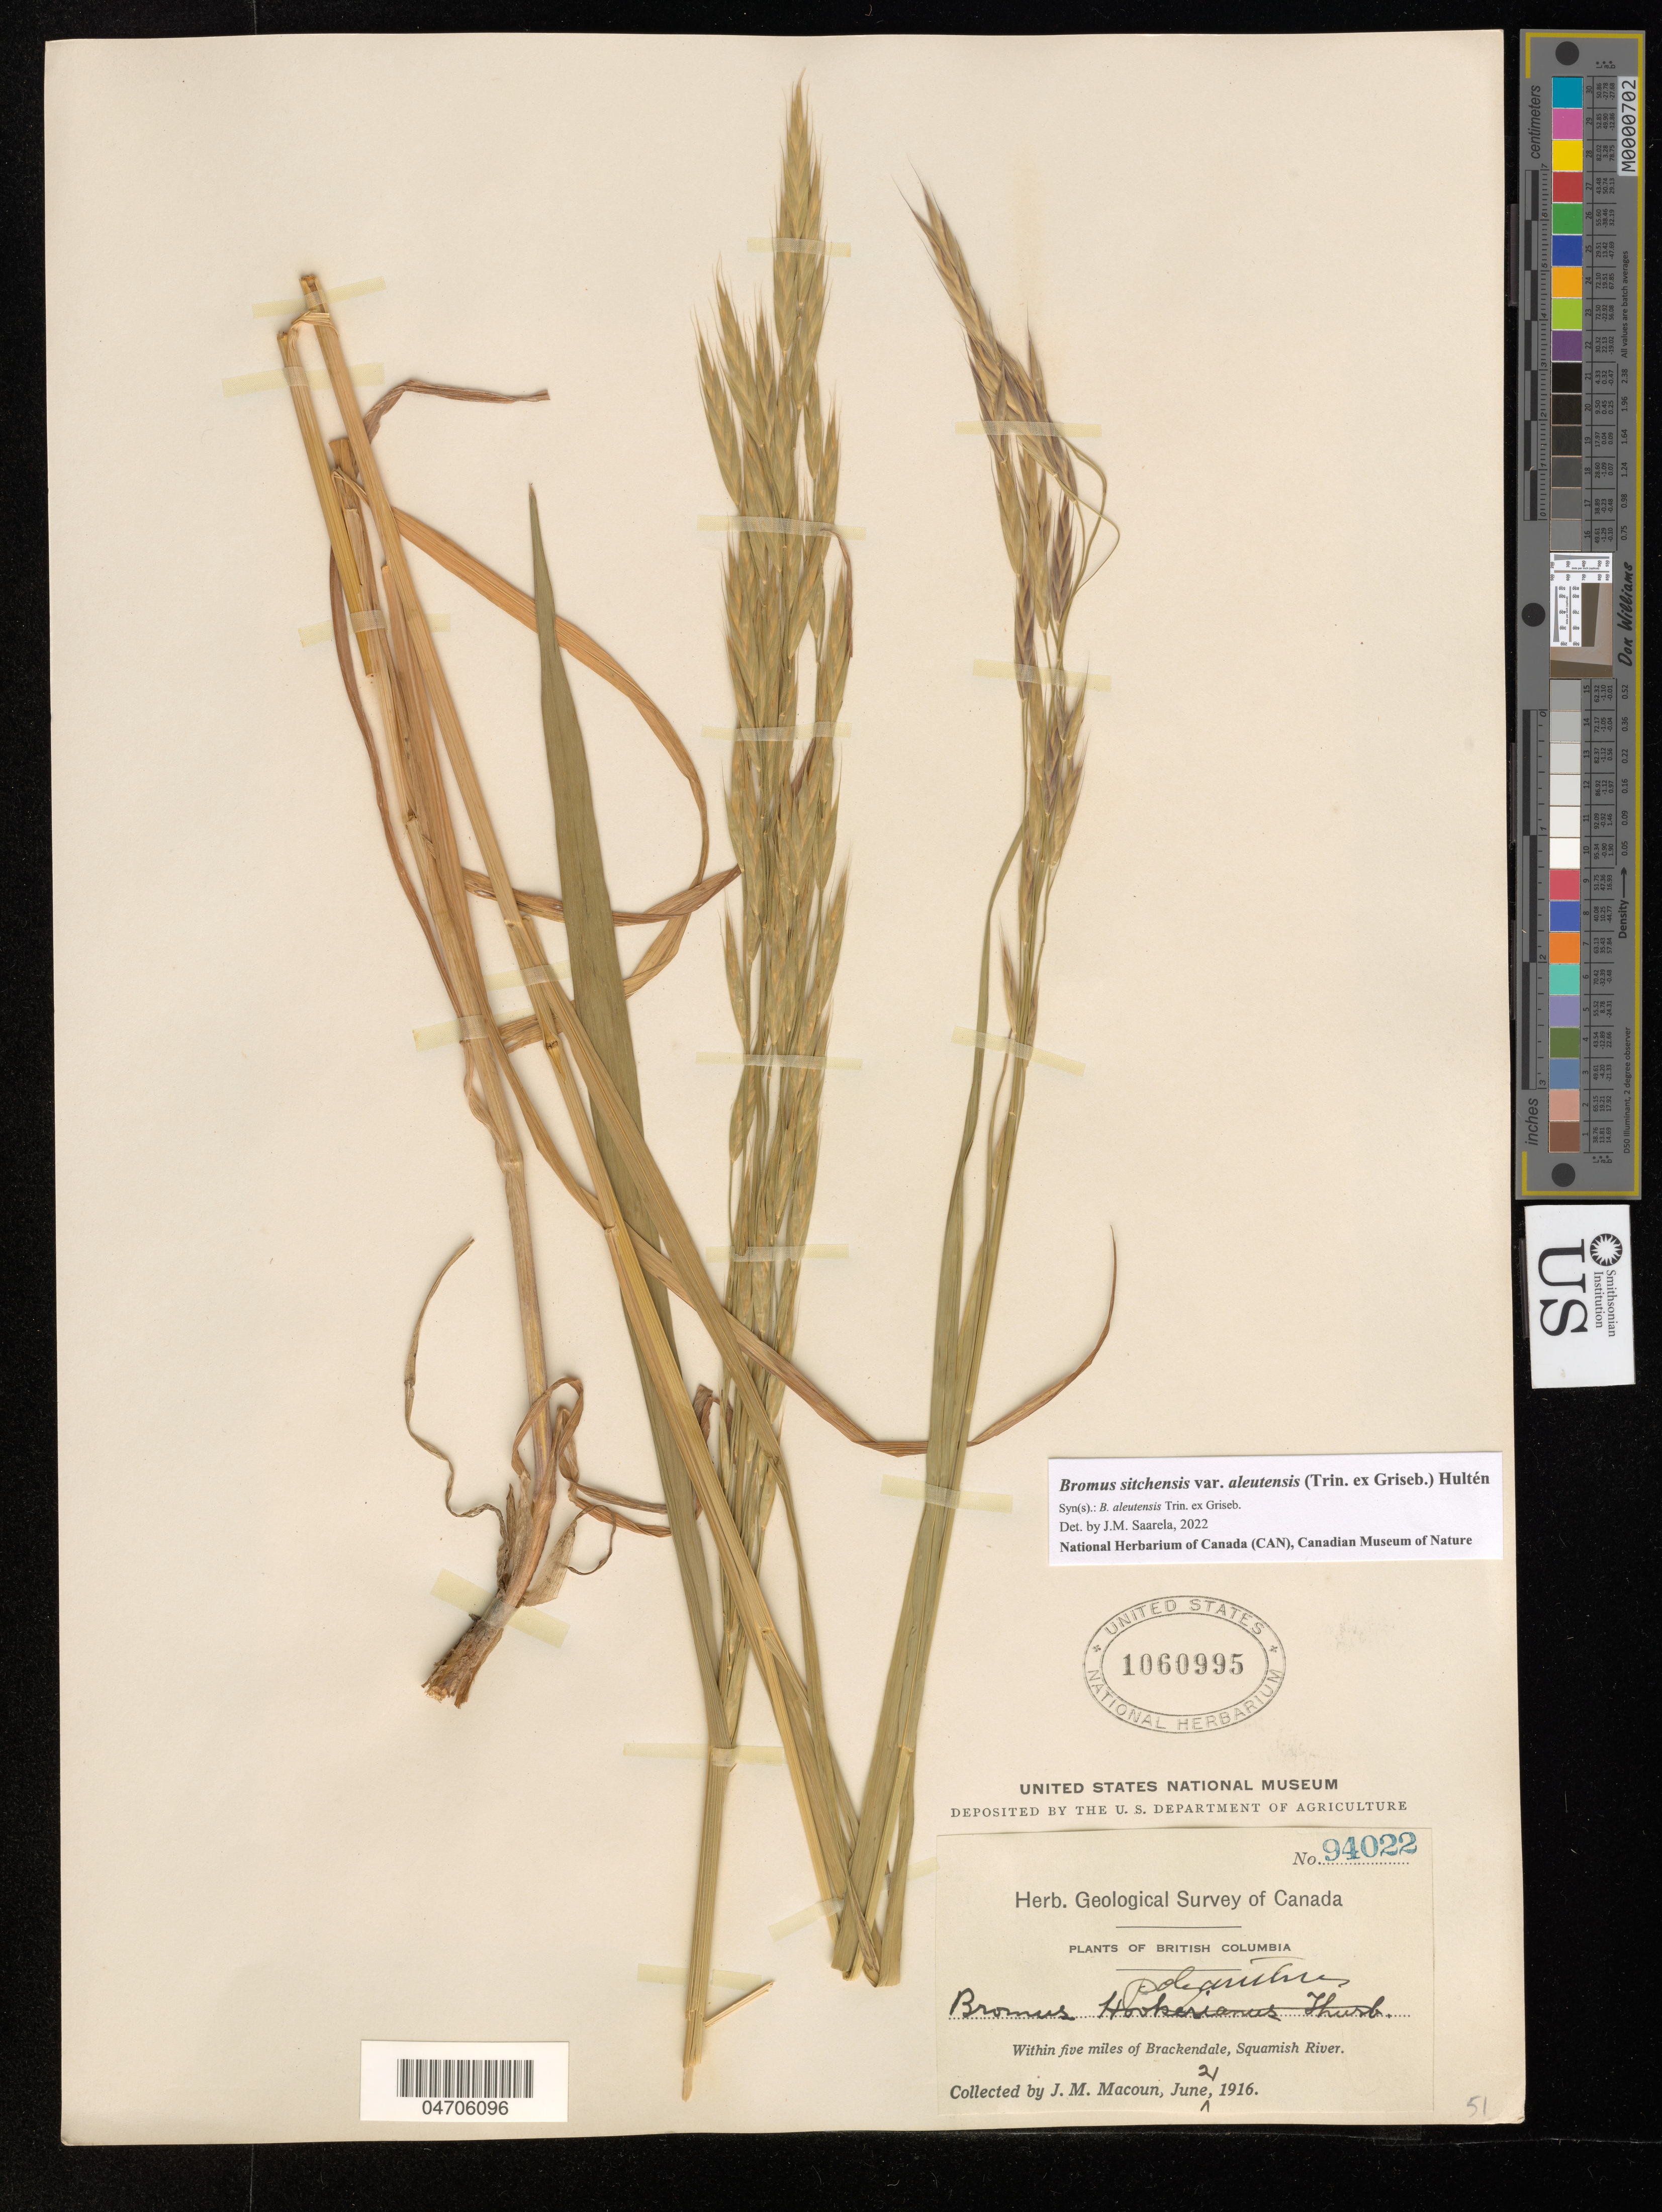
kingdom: Plantae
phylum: Tracheophyta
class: Liliopsida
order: Poales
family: Poaceae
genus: Bromus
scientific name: Bromus aleutensis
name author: Trin. ex Griseb. in Ledeb.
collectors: J. M. Macoun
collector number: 94022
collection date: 1916-06-21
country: Canada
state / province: British Columbia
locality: Within five miles of Brackendale, Squamish River.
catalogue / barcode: US 1060995